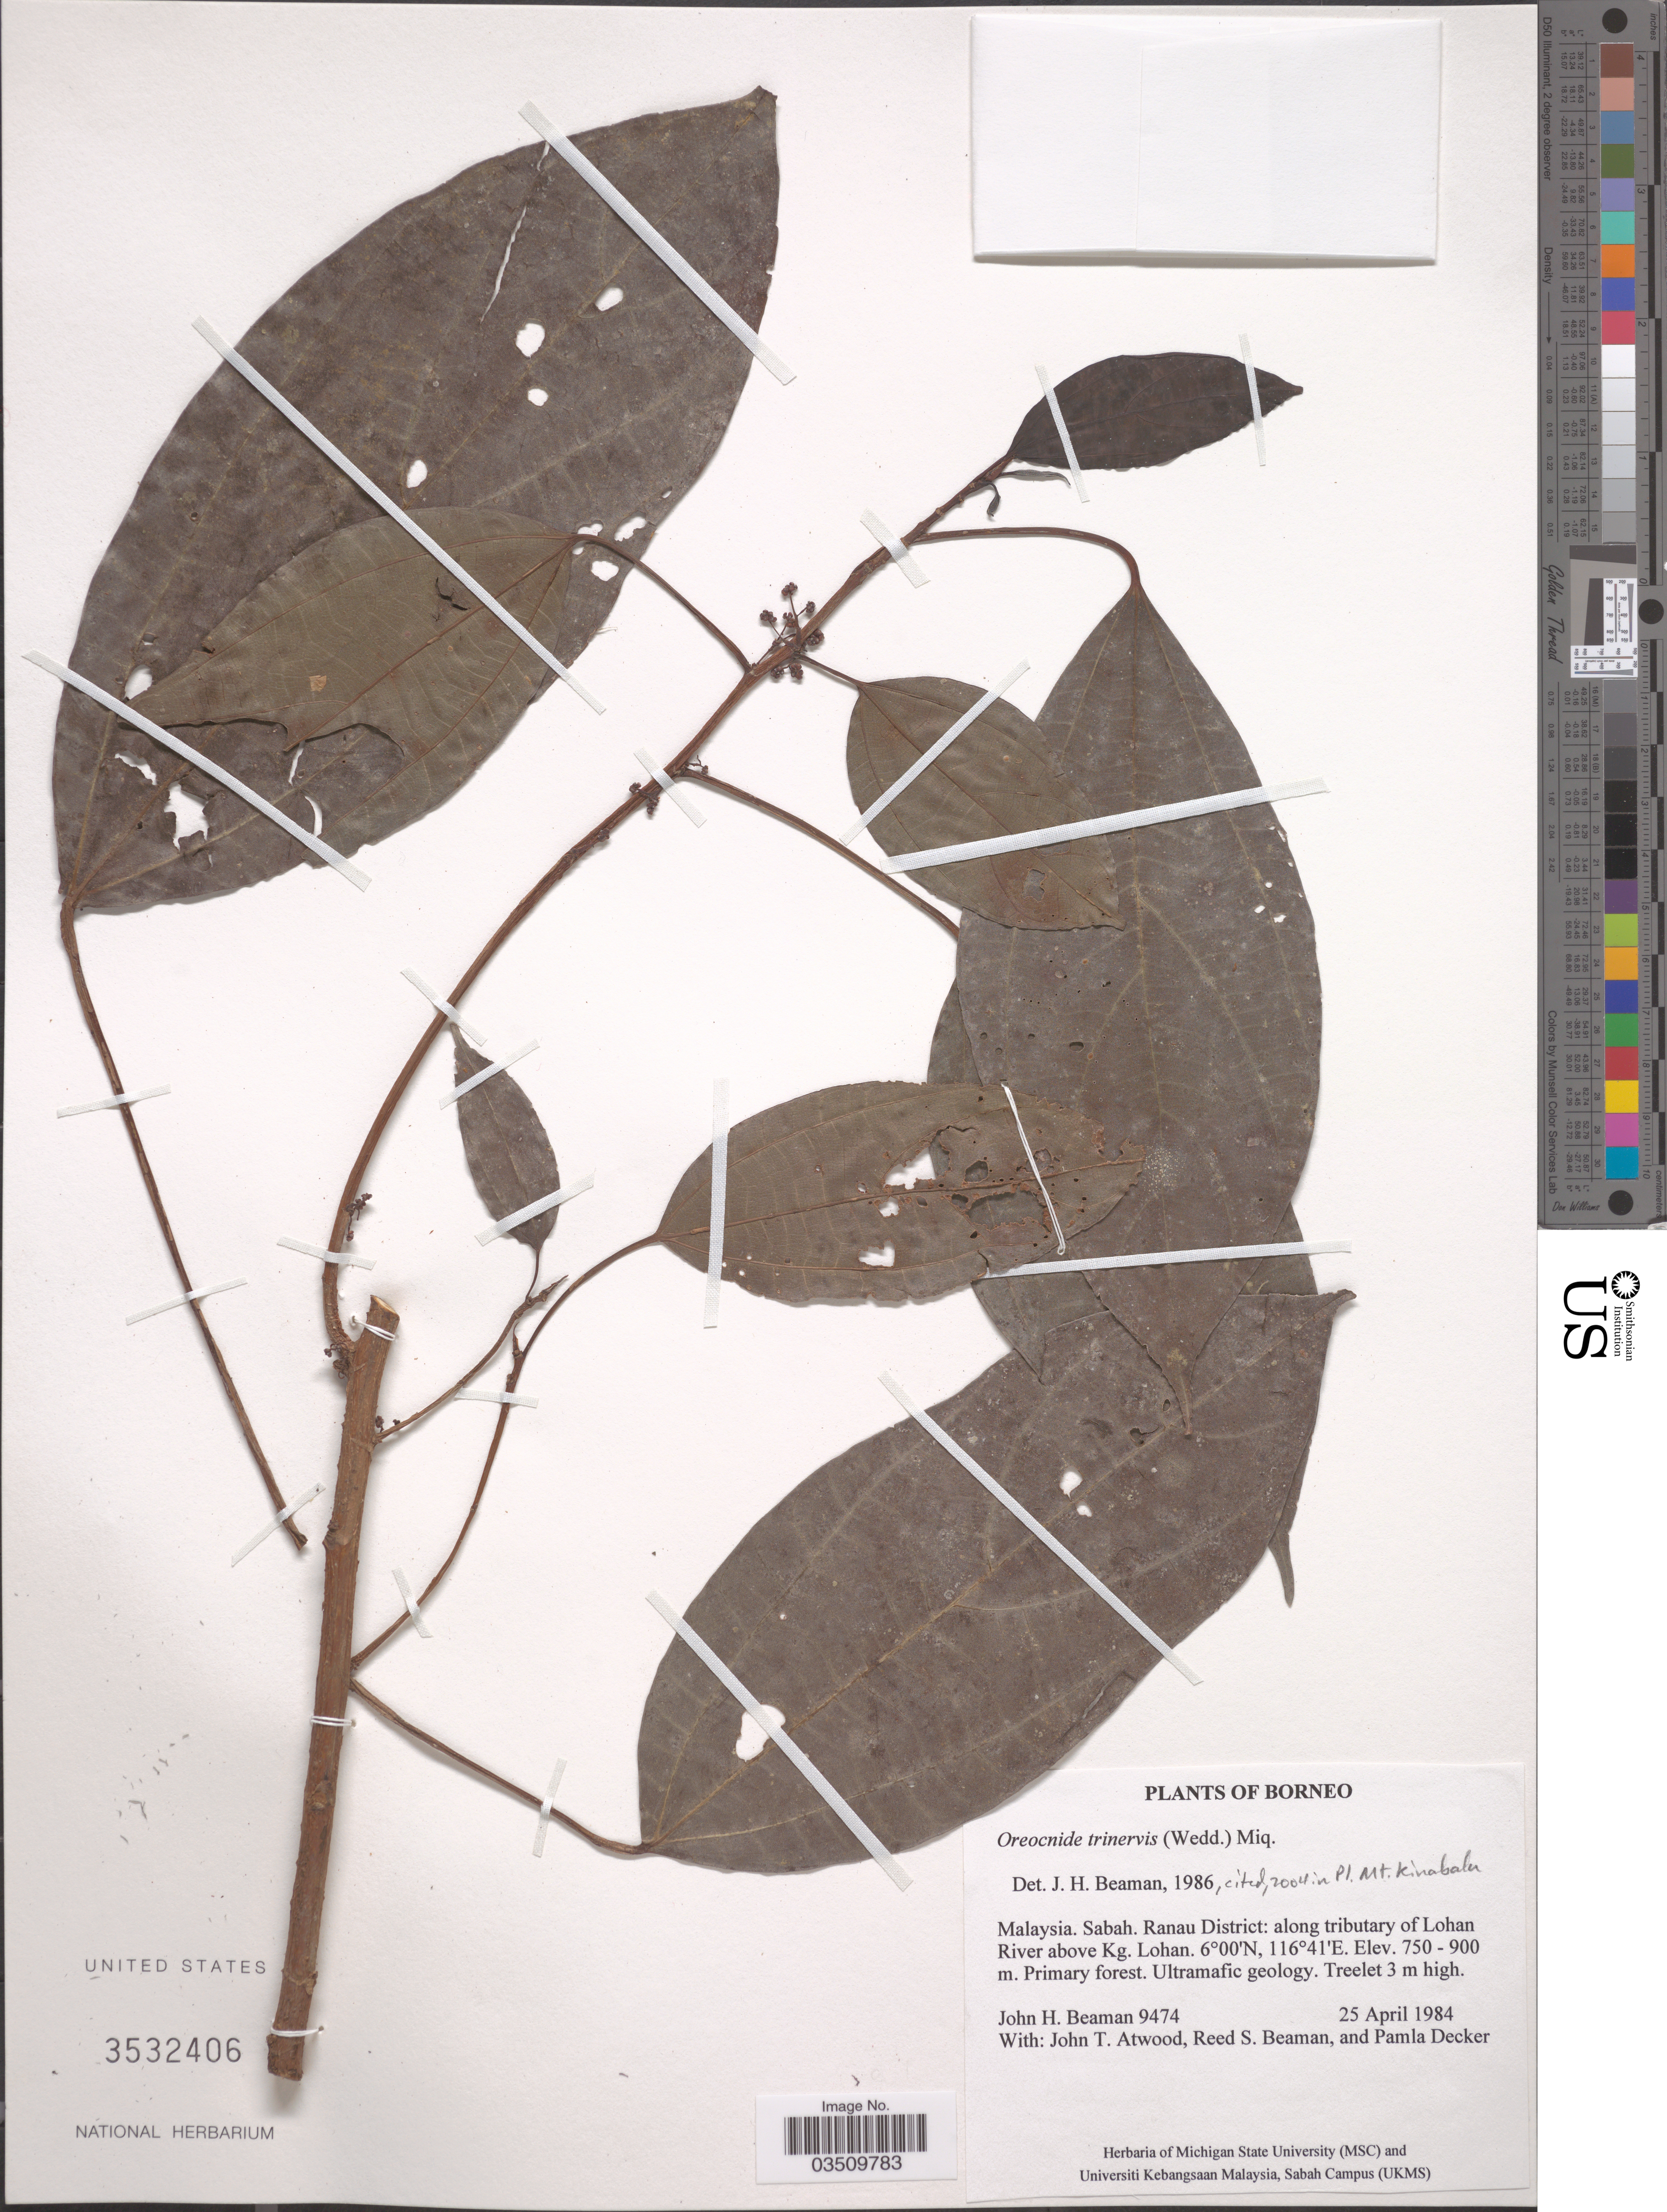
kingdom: Plantae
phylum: Tracheophyta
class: Magnoliopsida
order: Rosales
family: Urticaceae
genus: Oreocnide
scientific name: Oreocnide trinervis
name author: (Wedd.) Miq.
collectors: J. H. Beaman, J. T. Atwood, R. S. Beaman & P. Decker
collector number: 9474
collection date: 1984-04-25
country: Malaysia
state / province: Sabah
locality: Ranau District: along tributary of Lohan River above Kg. Lohan. Borneo.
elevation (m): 750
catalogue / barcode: US 3532406